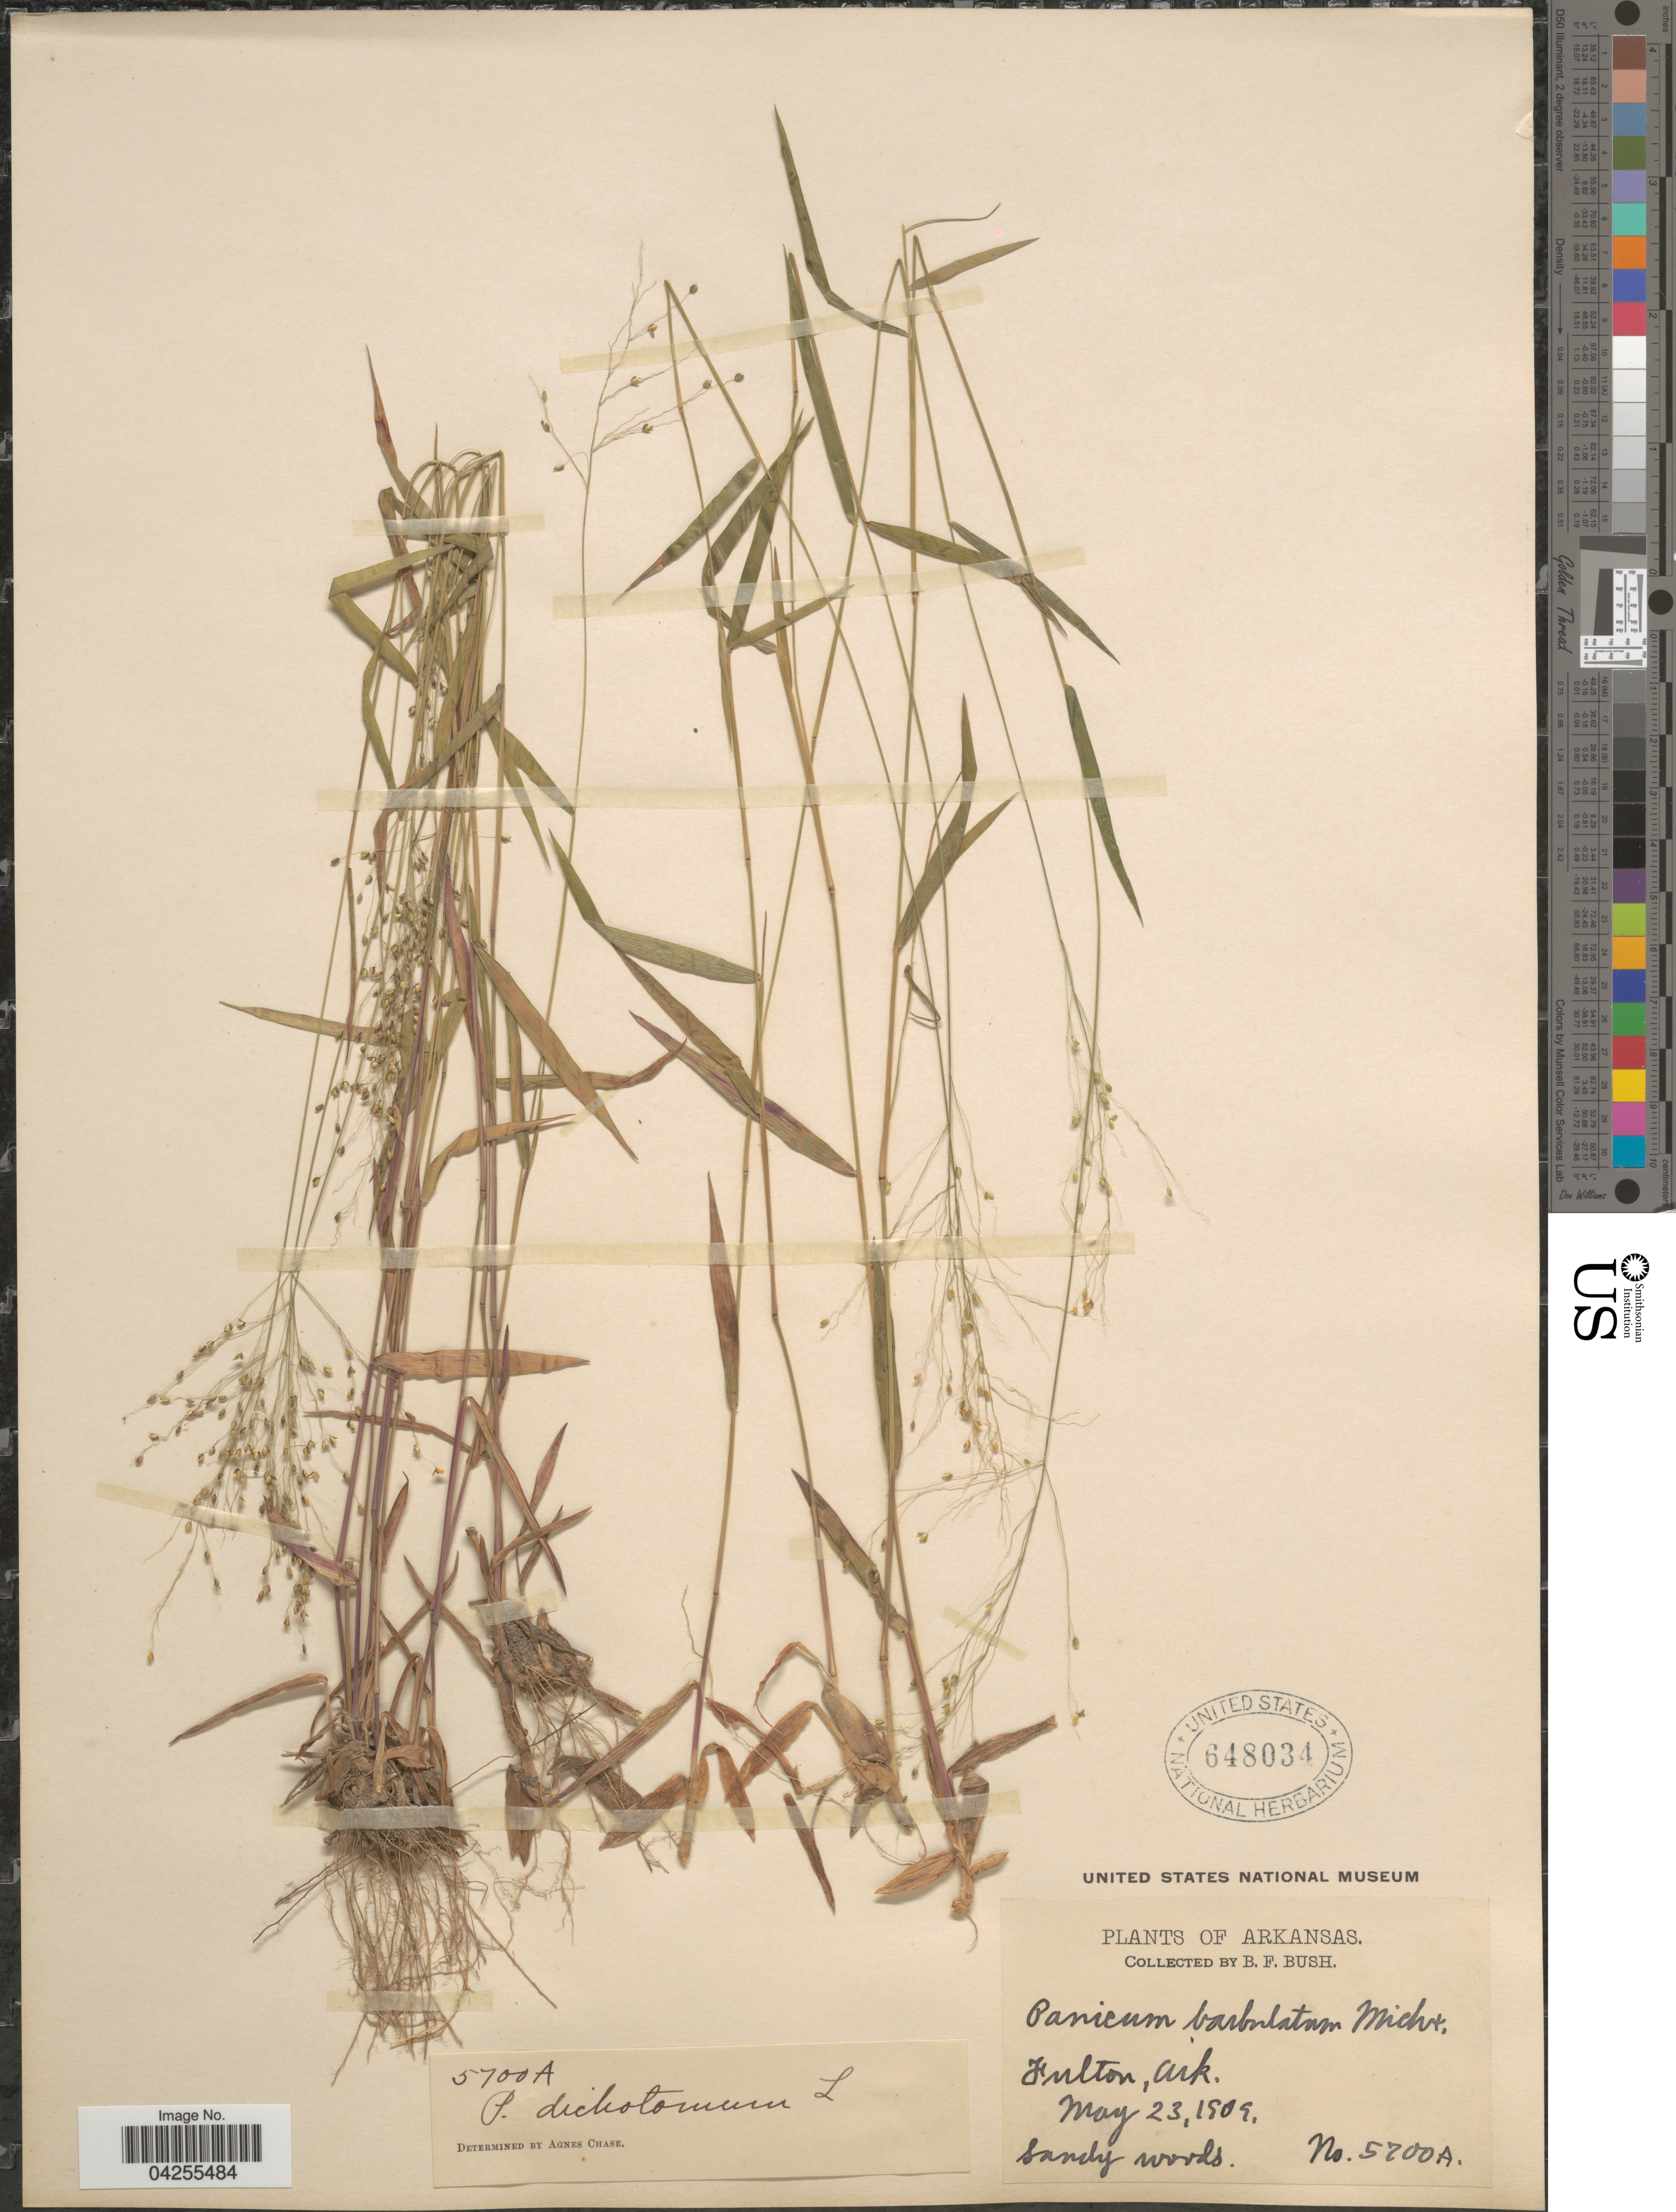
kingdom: Plantae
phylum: Tracheophyta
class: Liliopsida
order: Poales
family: Poaceae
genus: Dichanthelium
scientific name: Dichanthelium dichotomum var. dichotomum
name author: (L.) Gould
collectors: B. F. Bush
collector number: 5700A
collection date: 1909-05-23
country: United States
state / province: Arkansas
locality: Fulton.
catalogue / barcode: US 648034